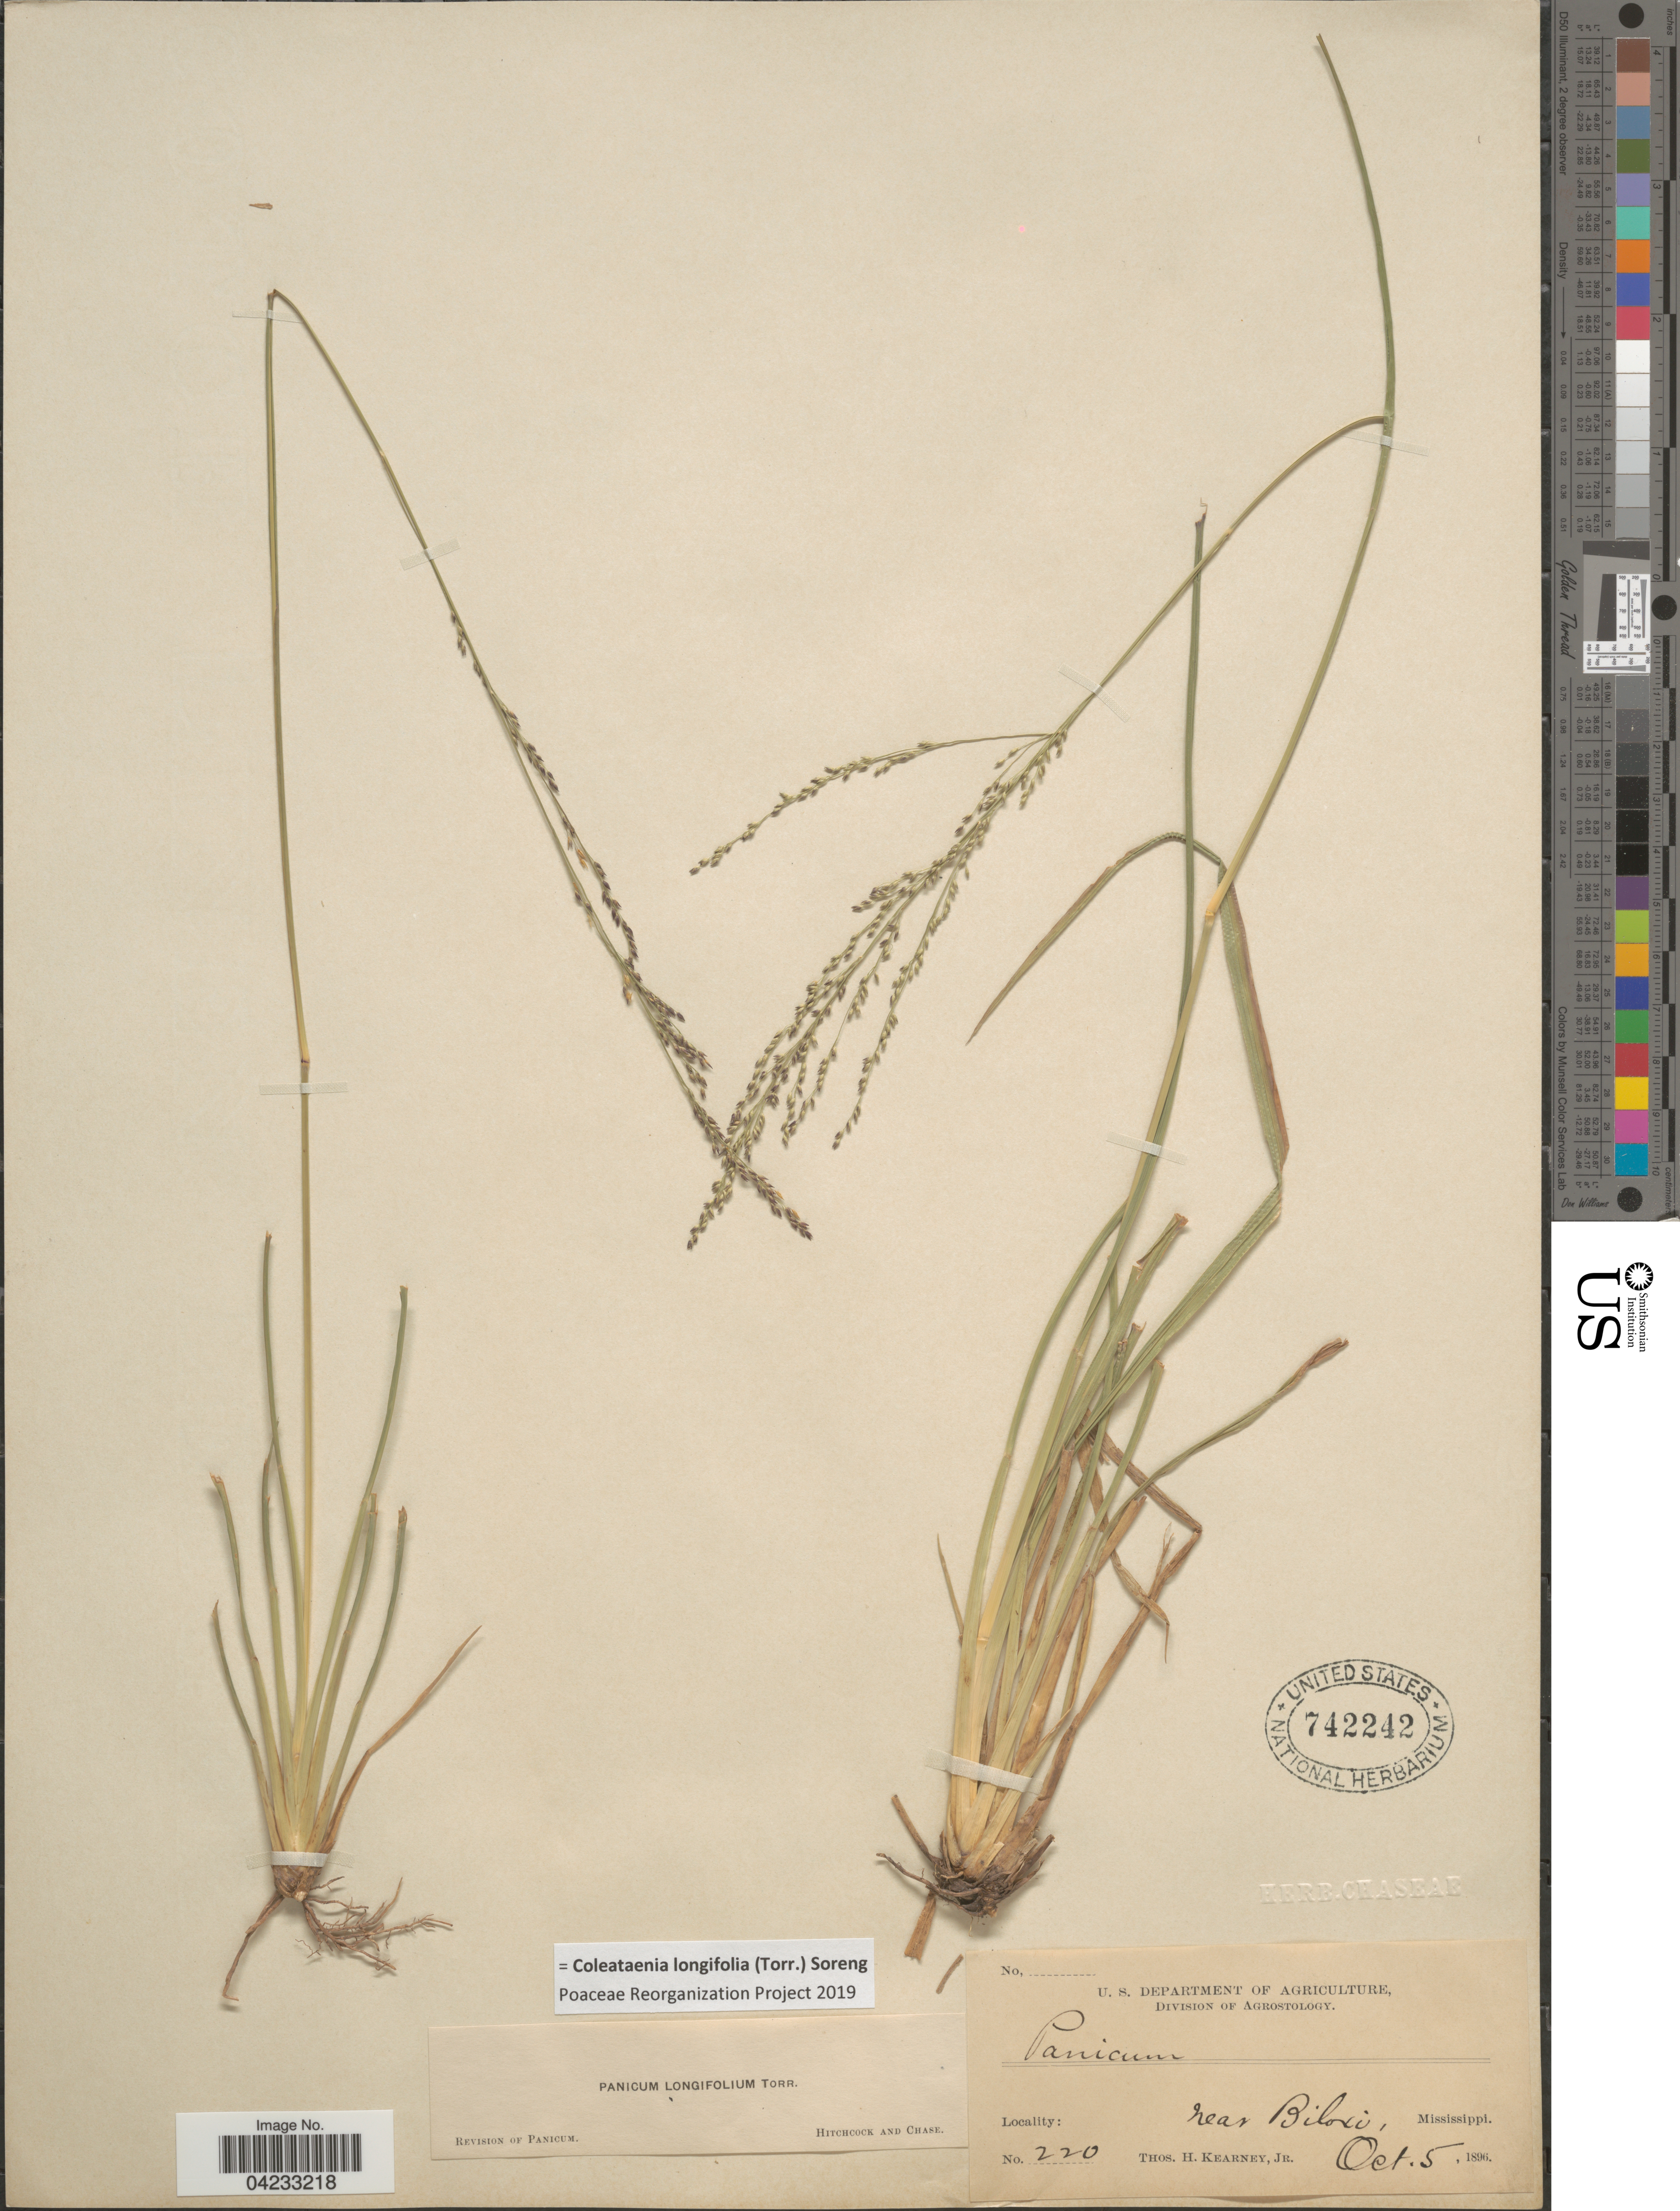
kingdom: Plantae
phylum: Tracheophyta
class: Liliopsida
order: Poales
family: Poaceae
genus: Coleataenia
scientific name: Coleataenia longifolia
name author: (Torr.) Soreng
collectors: T. H. Kearney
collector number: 220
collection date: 1896-10-05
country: United States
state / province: Mississippi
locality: Near Biloxi.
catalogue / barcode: US 742242